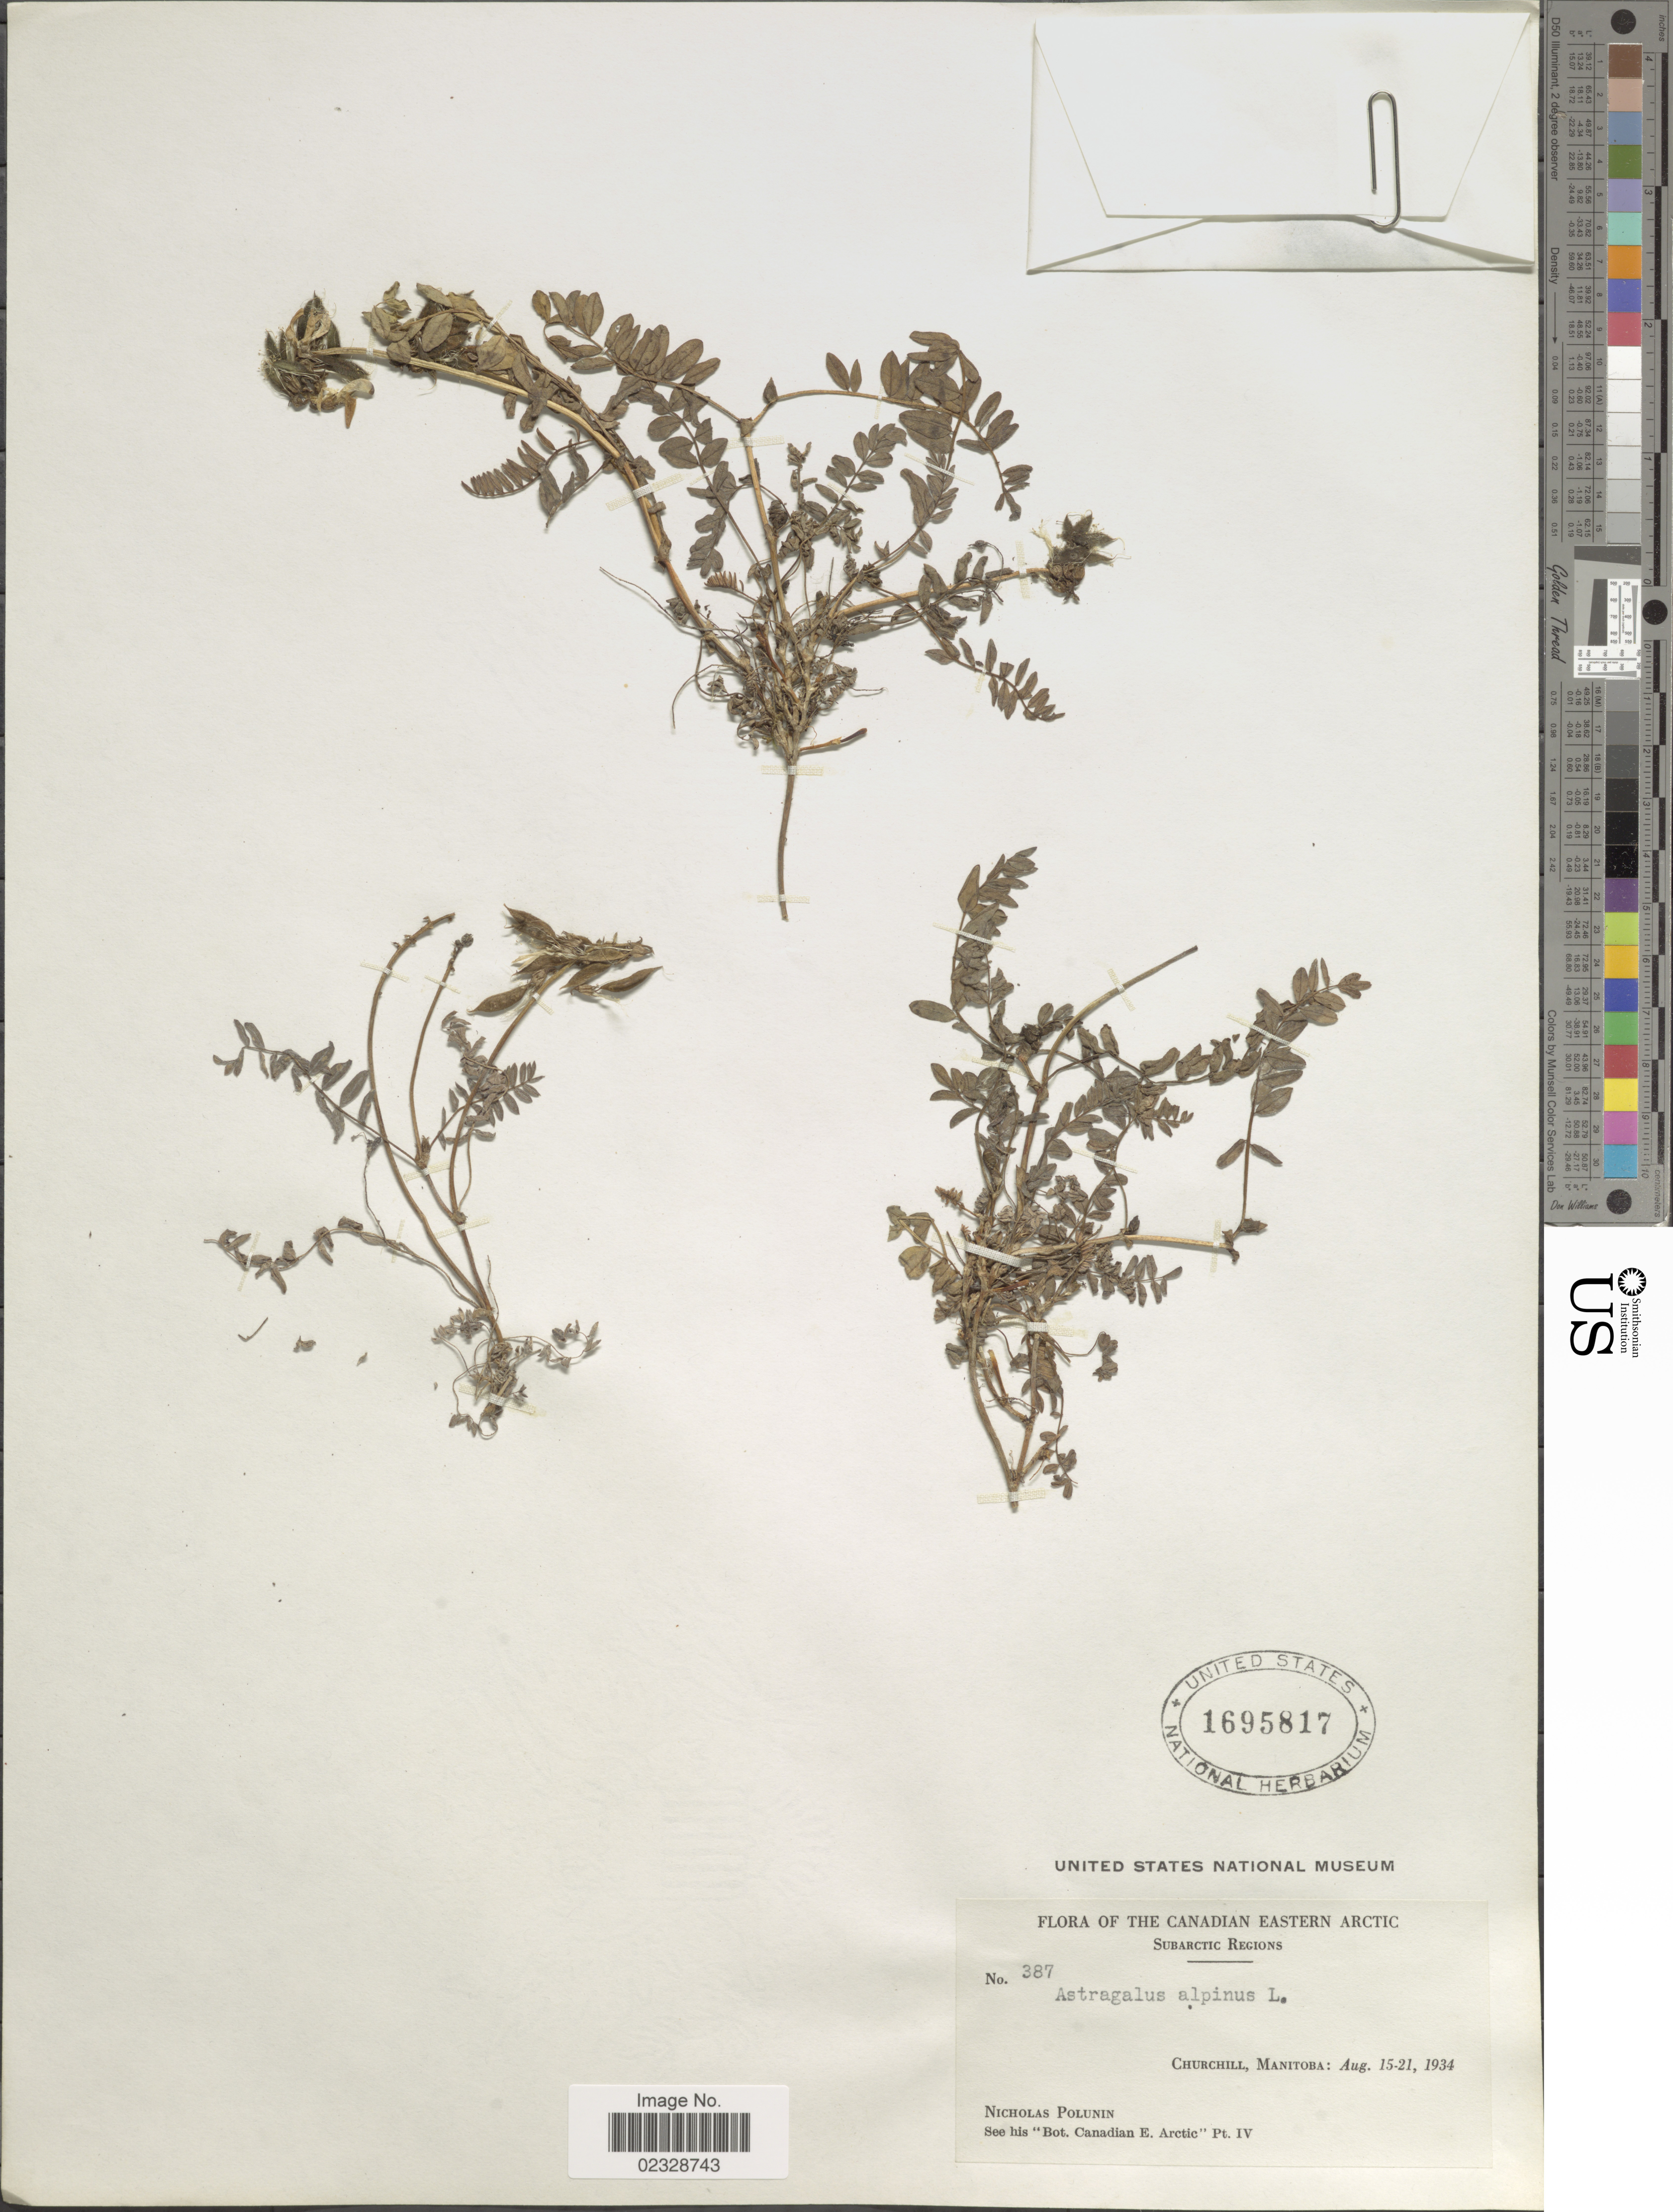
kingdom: Plantae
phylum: Tracheophyta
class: Magnoliopsida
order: Fabales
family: Fabaceae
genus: Astragalus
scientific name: Astragalus alpinus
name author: L.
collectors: N. V. Polunin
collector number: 387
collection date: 1934-08-15/1934-08-21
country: Canada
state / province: Manitoba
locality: Canadian Eastern Arctic, Subarctic Regions, Churchill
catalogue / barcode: US 1695817